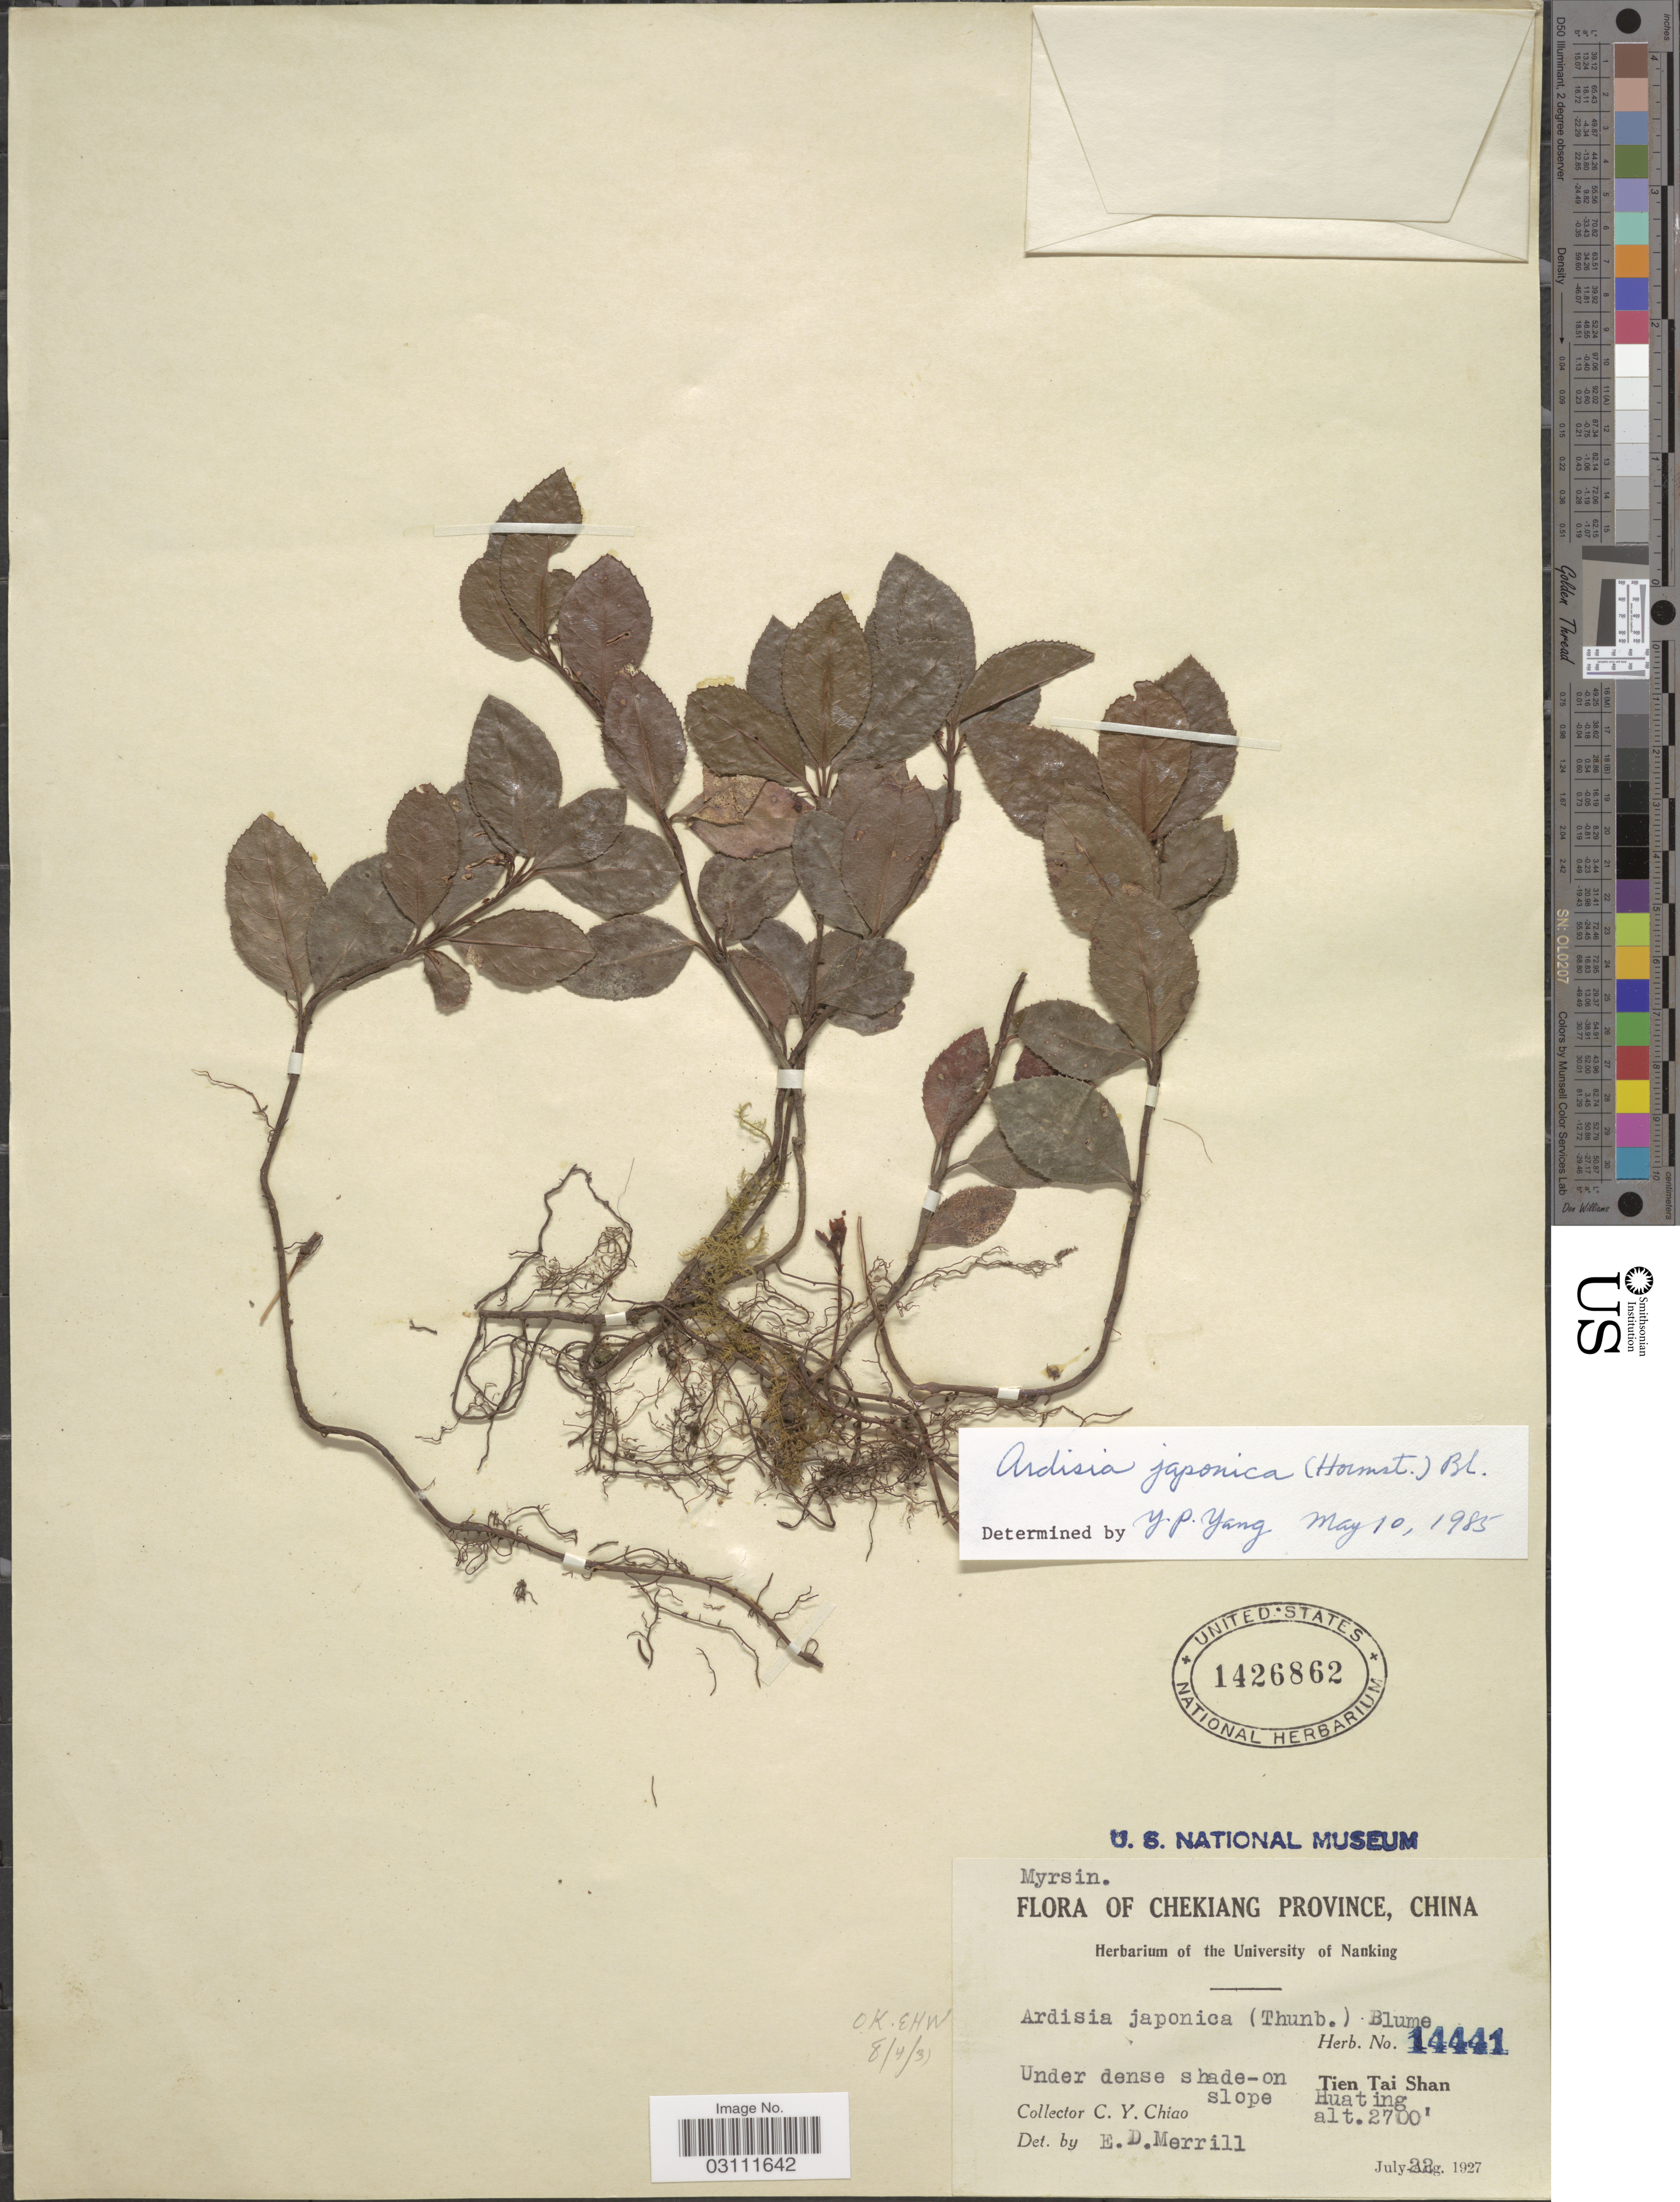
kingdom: Plantae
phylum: Tracheophyta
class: Magnoliopsida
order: Ericales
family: Primulaceae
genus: Ardisia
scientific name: Ardisia japonica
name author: (Thunb.) Blume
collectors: C. Y. Chiao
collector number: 14441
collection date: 1927-07-22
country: China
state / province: Zhejiang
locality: Chekiang Province, China, Tien Tai Shan, Huating.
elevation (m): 823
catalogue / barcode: US 1426862